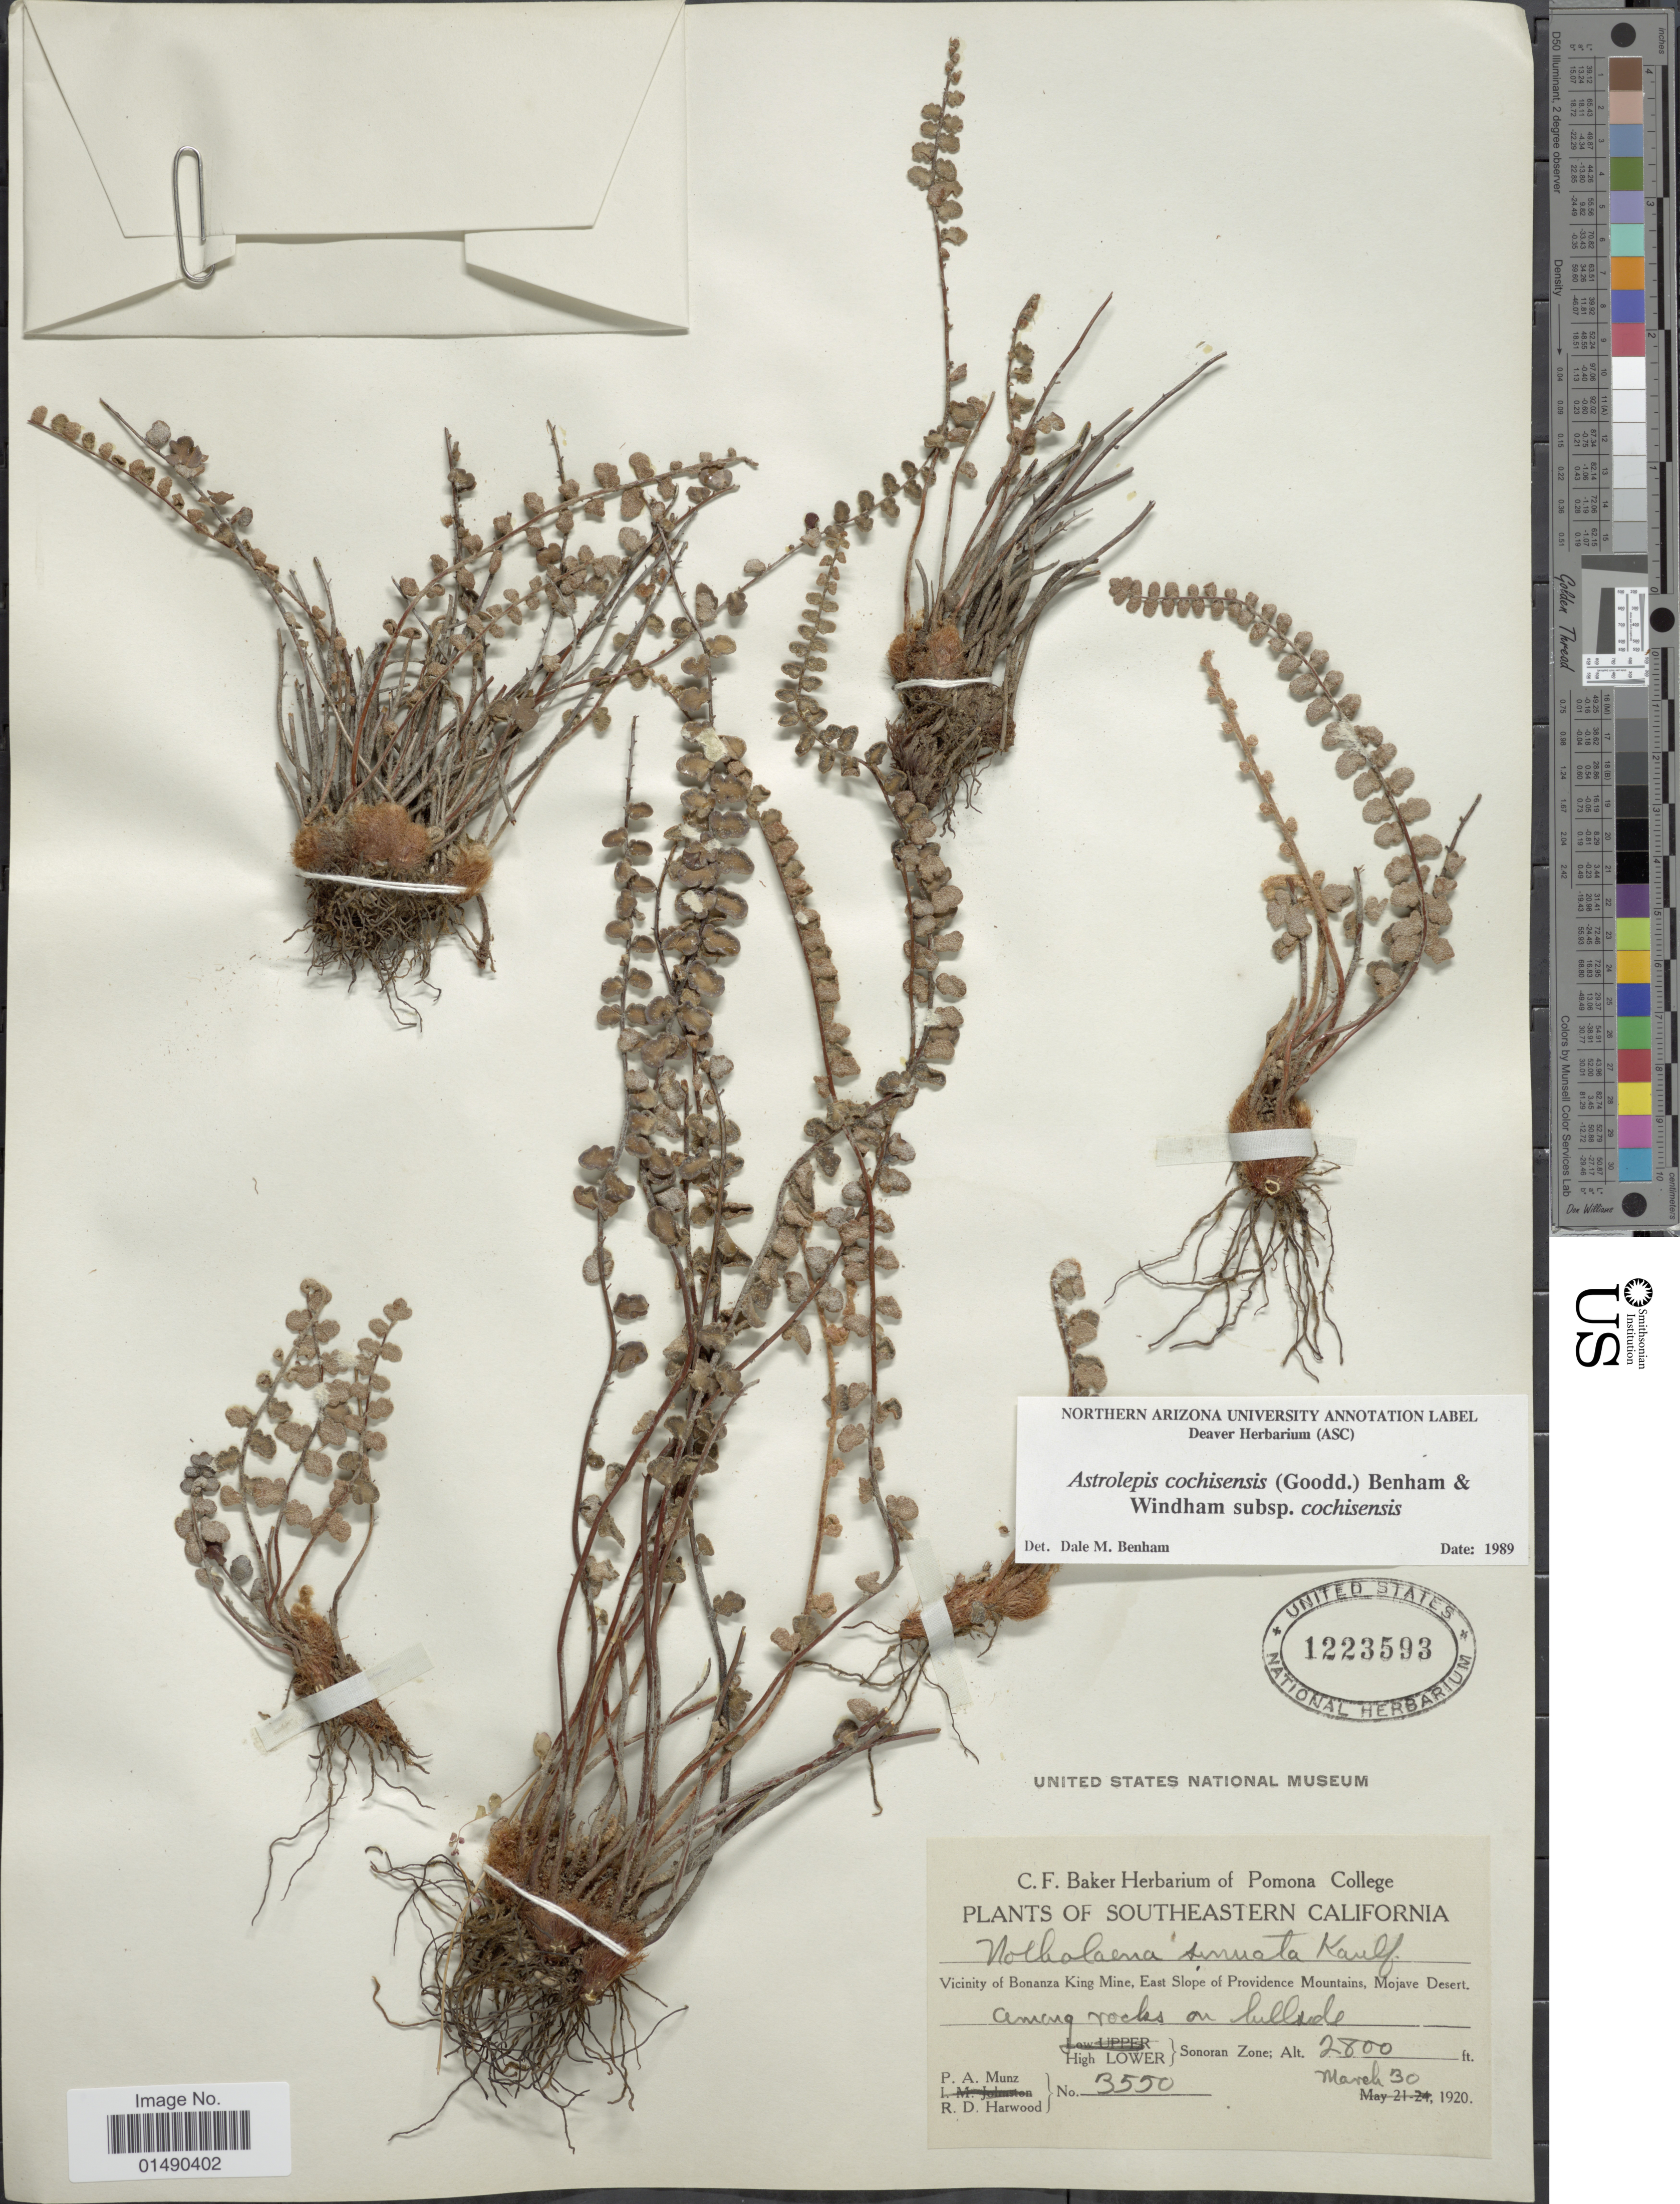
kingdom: Plantae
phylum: Tracheophyta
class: Polypodiopsida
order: Polypodiales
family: Pteridaceae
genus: Astrolepis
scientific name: Astrolepis cochisensis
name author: (C.O. Goodd.) D.M. Benham & Windham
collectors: P. A. Munz & R. Harwood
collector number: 3550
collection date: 1920-03-30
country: United States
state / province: California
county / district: San Bernardino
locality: Southern California, Vicinity of Bonanza King Mine, East Slope of Providence Mountains, Mojave Desert, Sonoran Zone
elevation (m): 853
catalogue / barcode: US 1223593